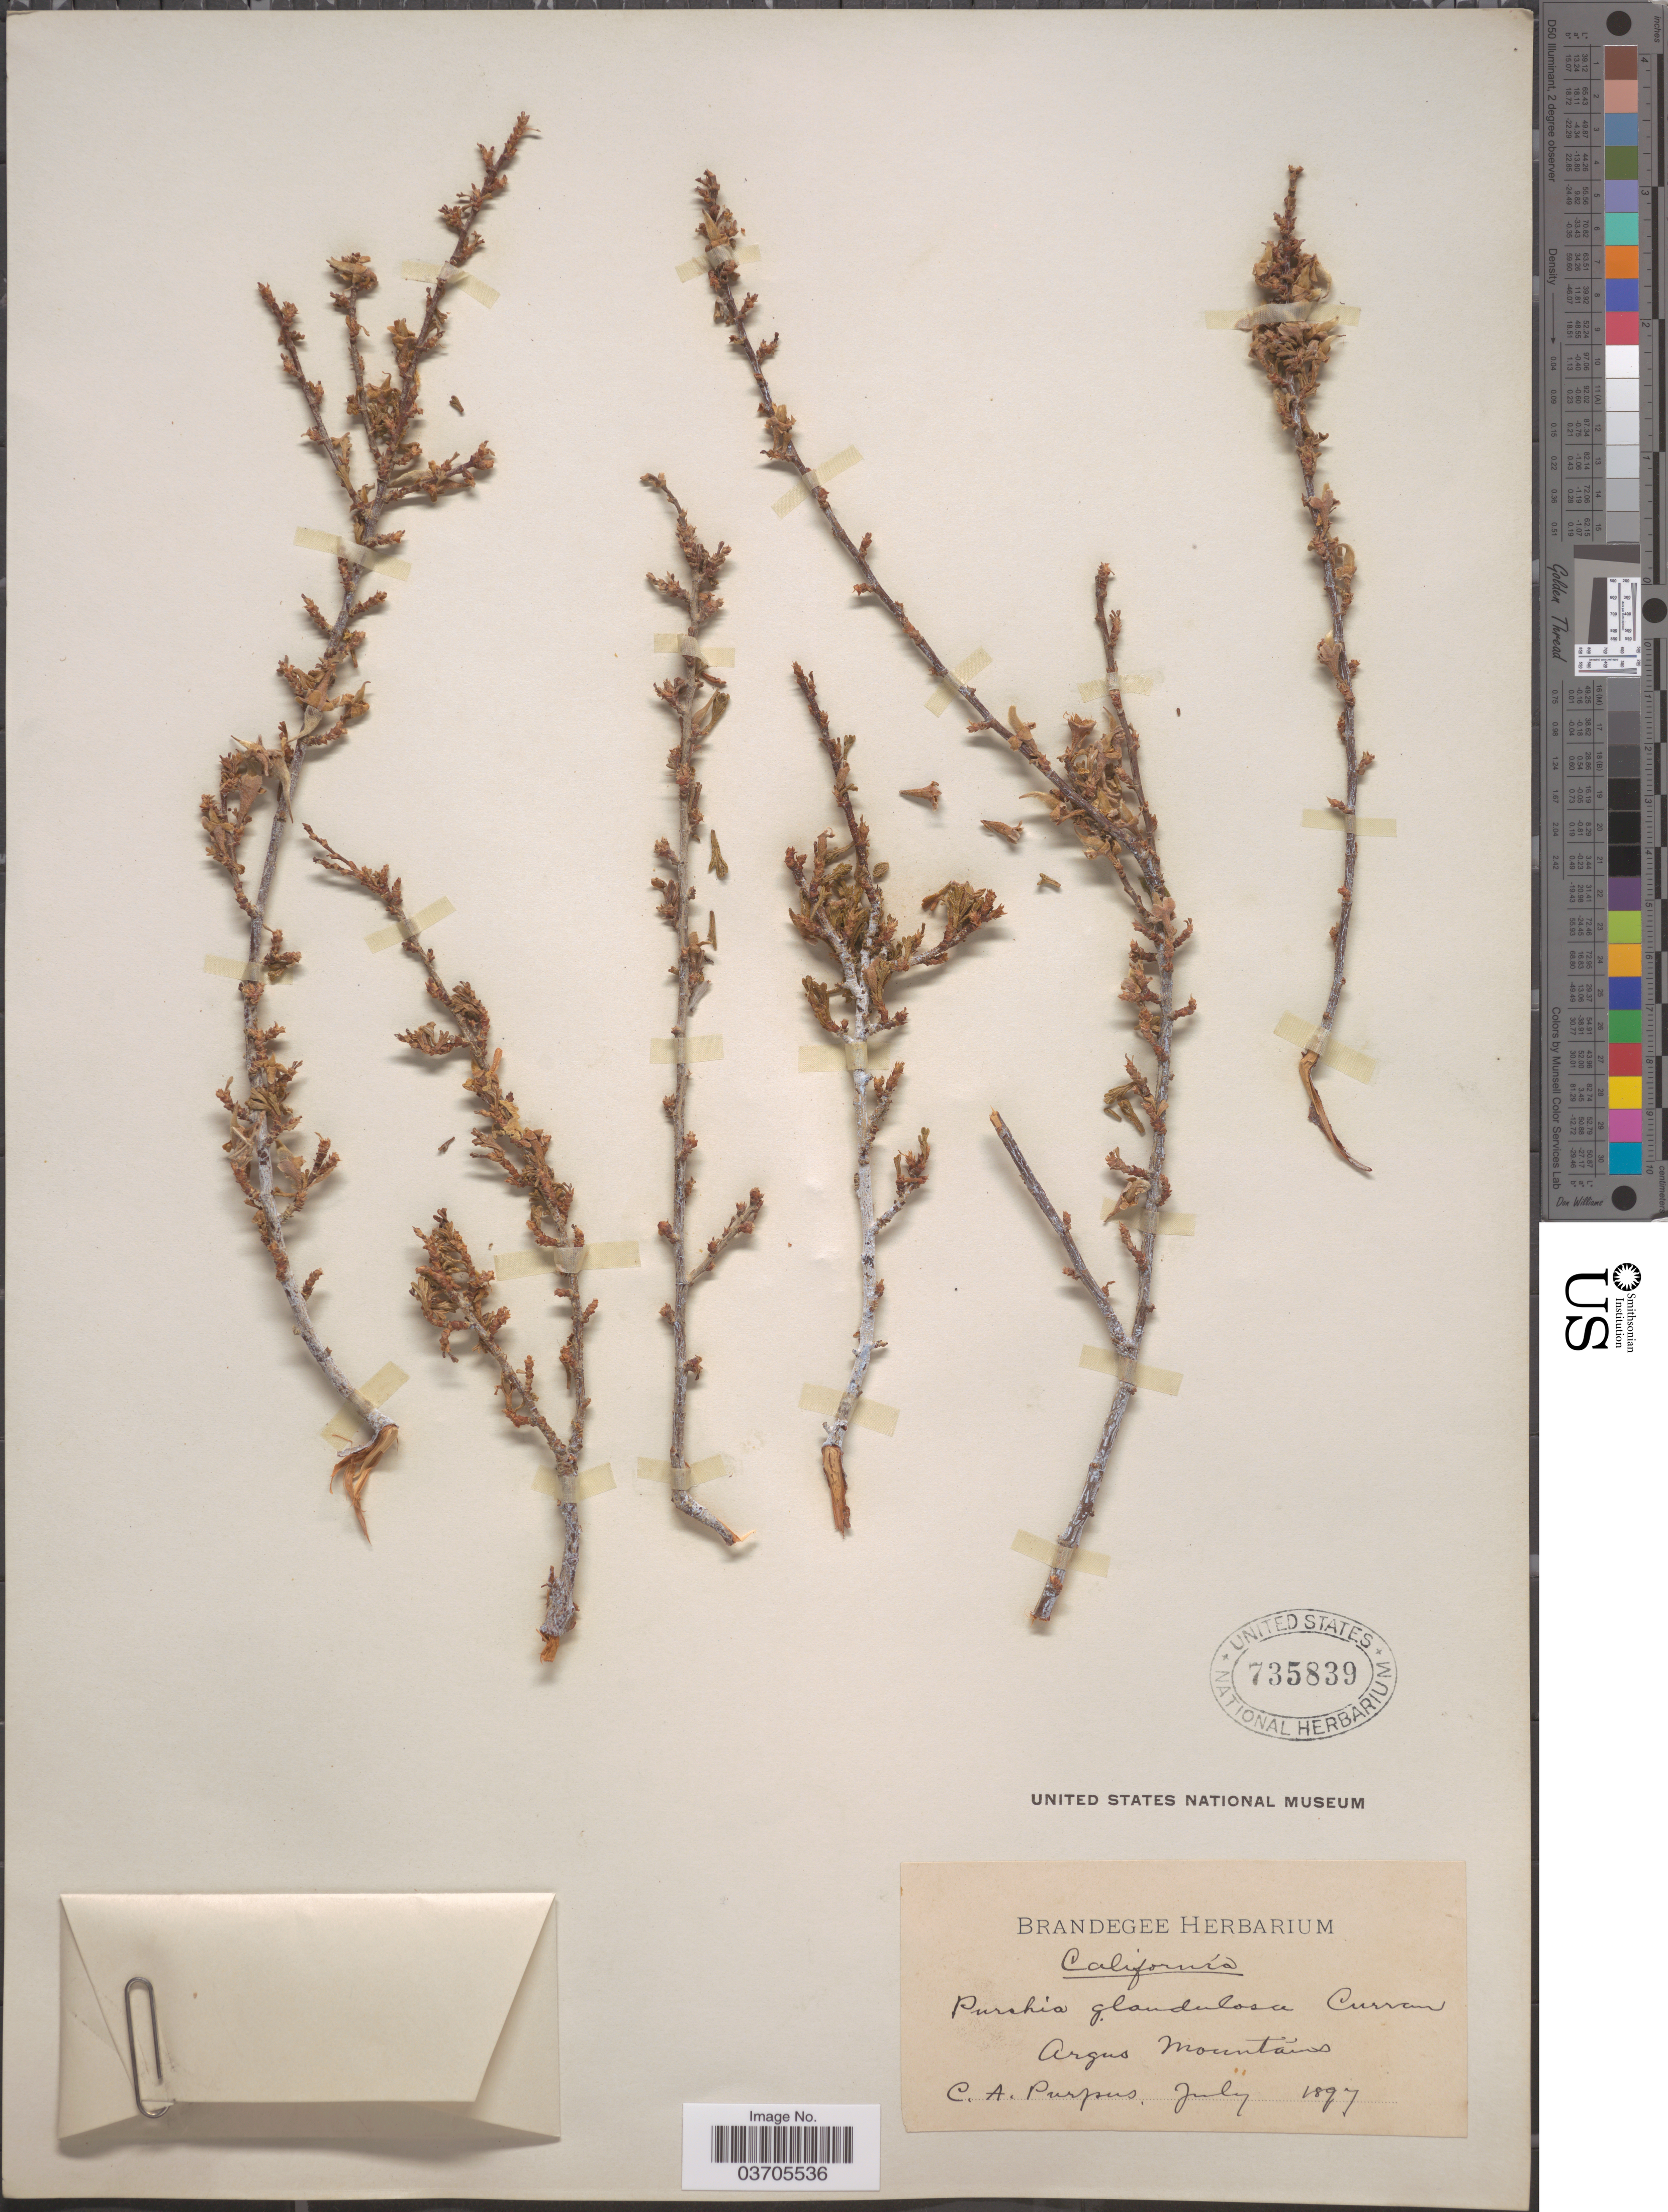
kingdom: Plantae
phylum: Tracheophyta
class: Magnoliopsida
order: Rosales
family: Rosaceae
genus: Purshia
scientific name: Purshia glandulosa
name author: Curran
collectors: C. A. Purpus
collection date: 1897-07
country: United States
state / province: California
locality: Argus Mountains.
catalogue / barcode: US 735839